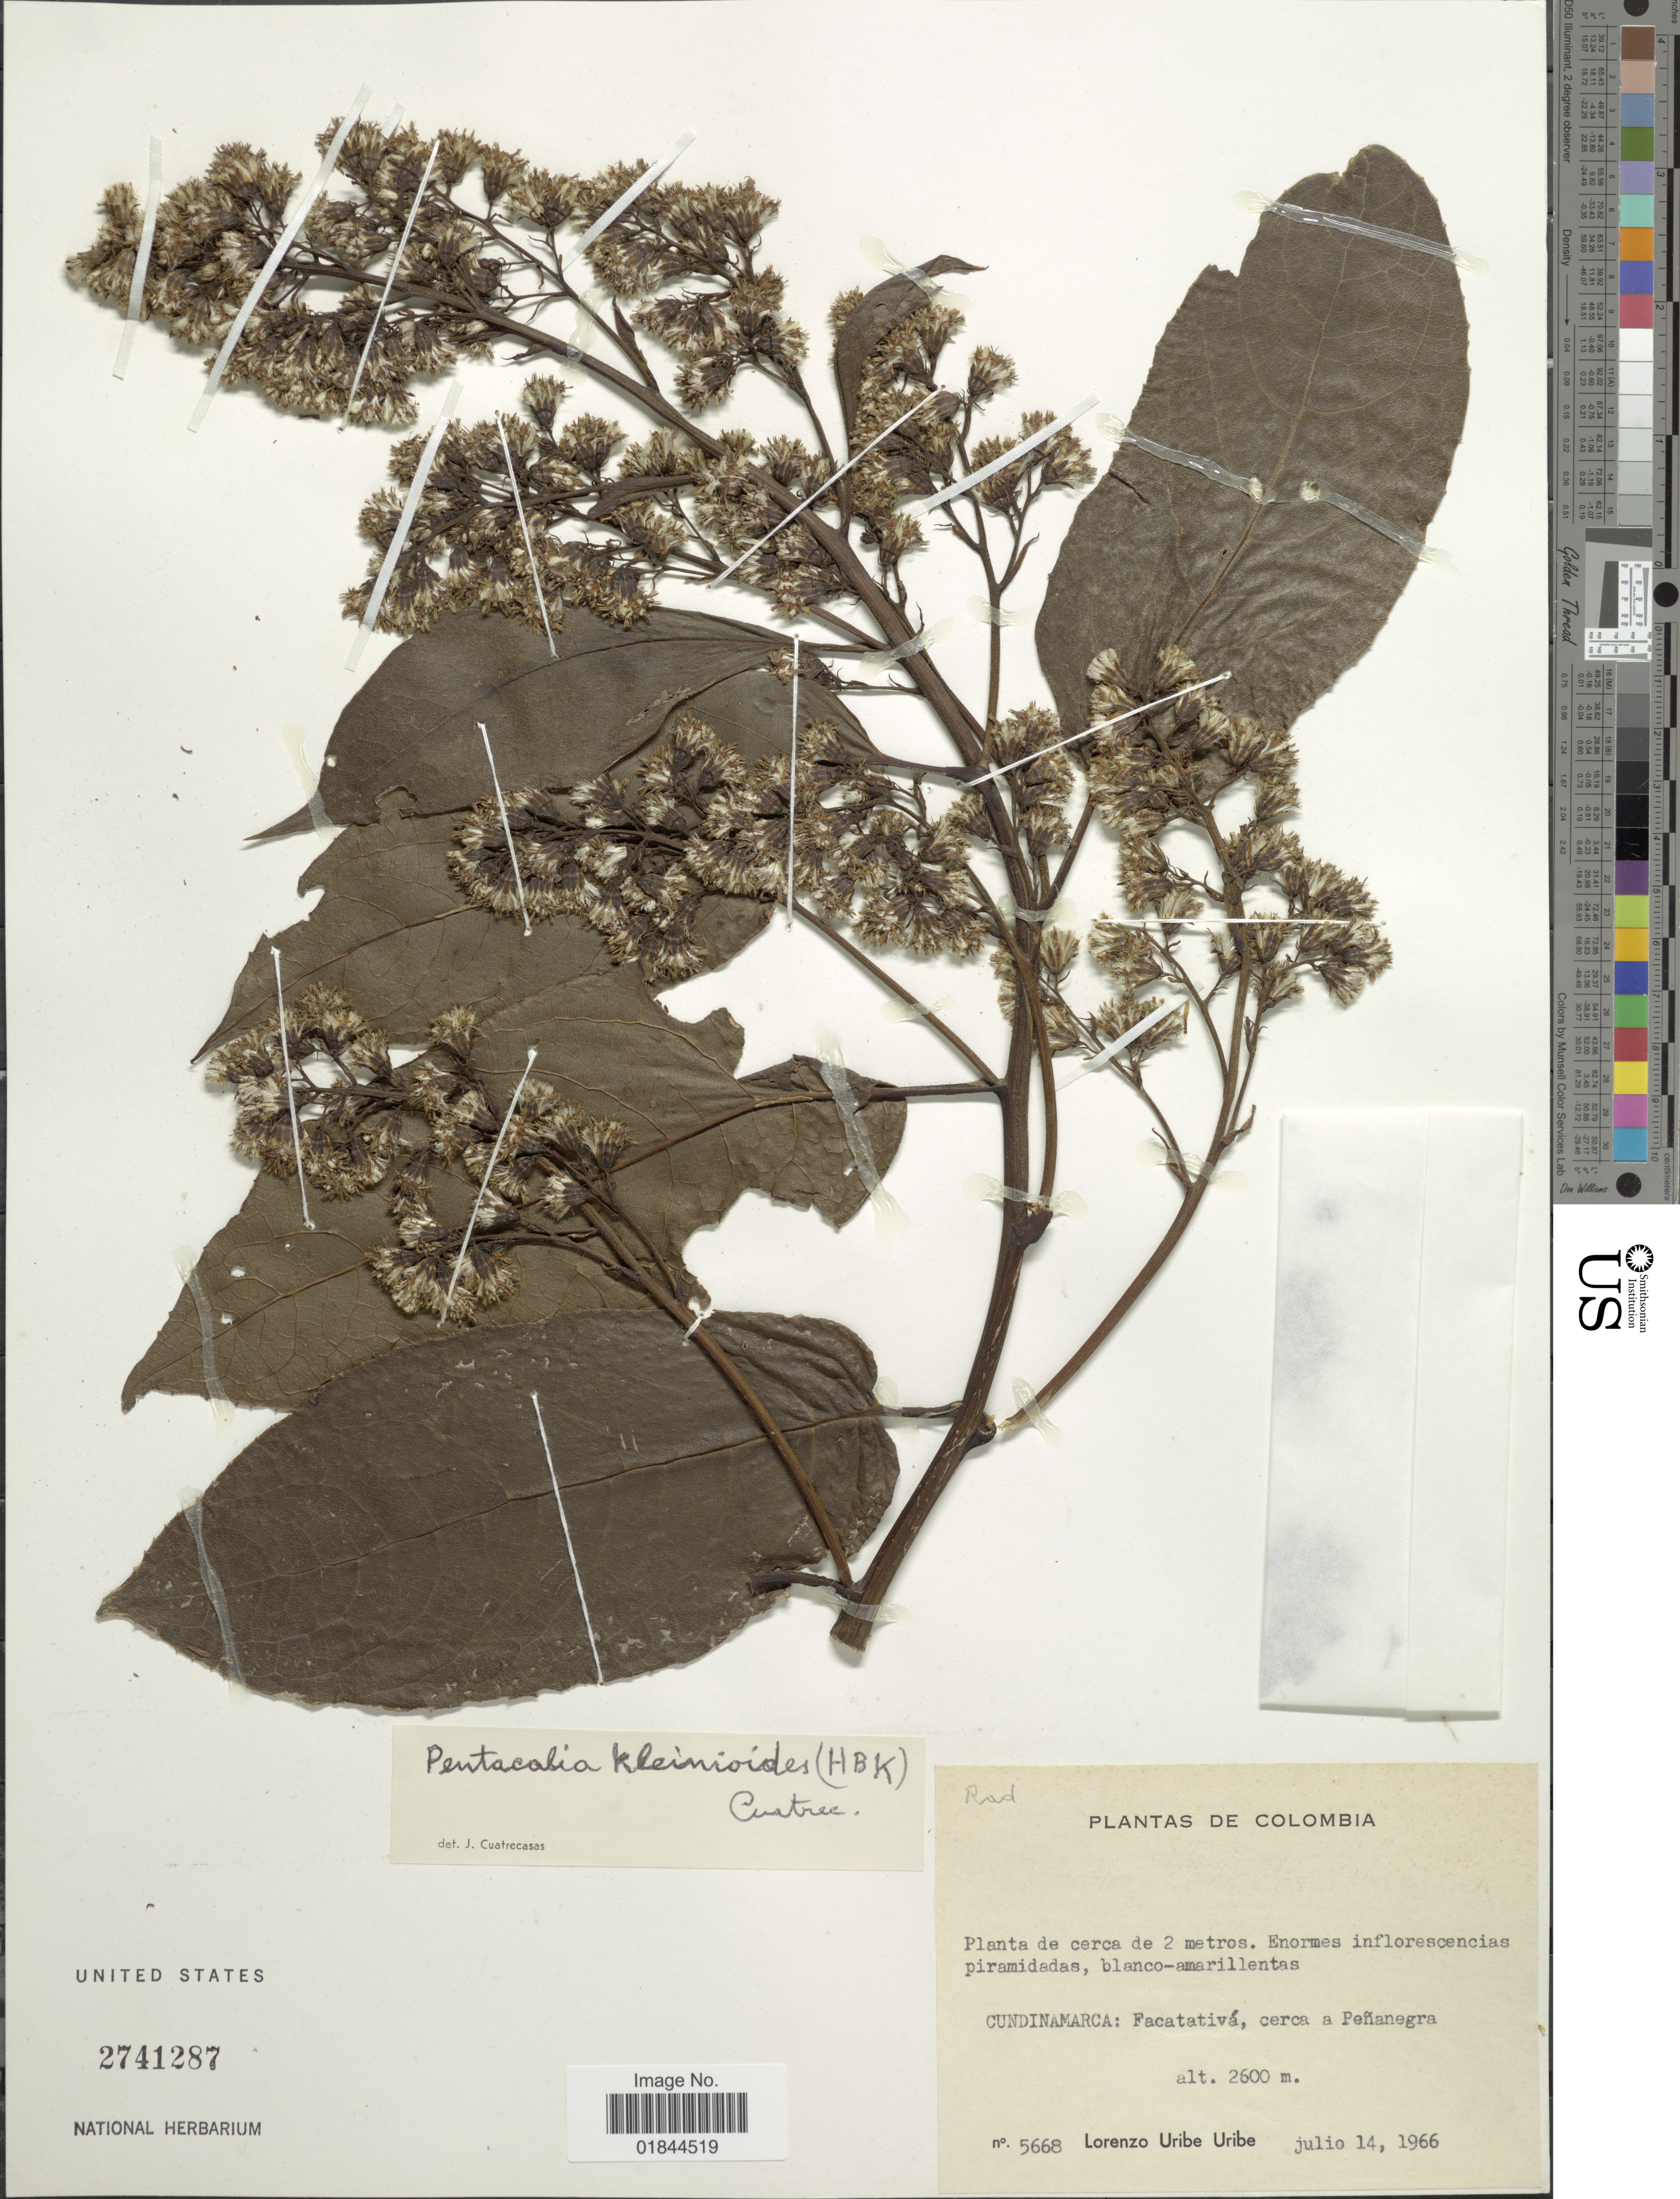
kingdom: Plantae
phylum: Tracheophyta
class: Magnoliopsida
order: Asterales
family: Asteraceae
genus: Pentacalia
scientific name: Pentacalia kleinioides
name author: (Kunth) Cuatrec.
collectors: L. Uribe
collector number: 5668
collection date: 1966-07-14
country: Colombia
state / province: Cundinamarca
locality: Facatativa, cerca a Penanegra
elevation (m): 2600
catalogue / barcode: US 2741287